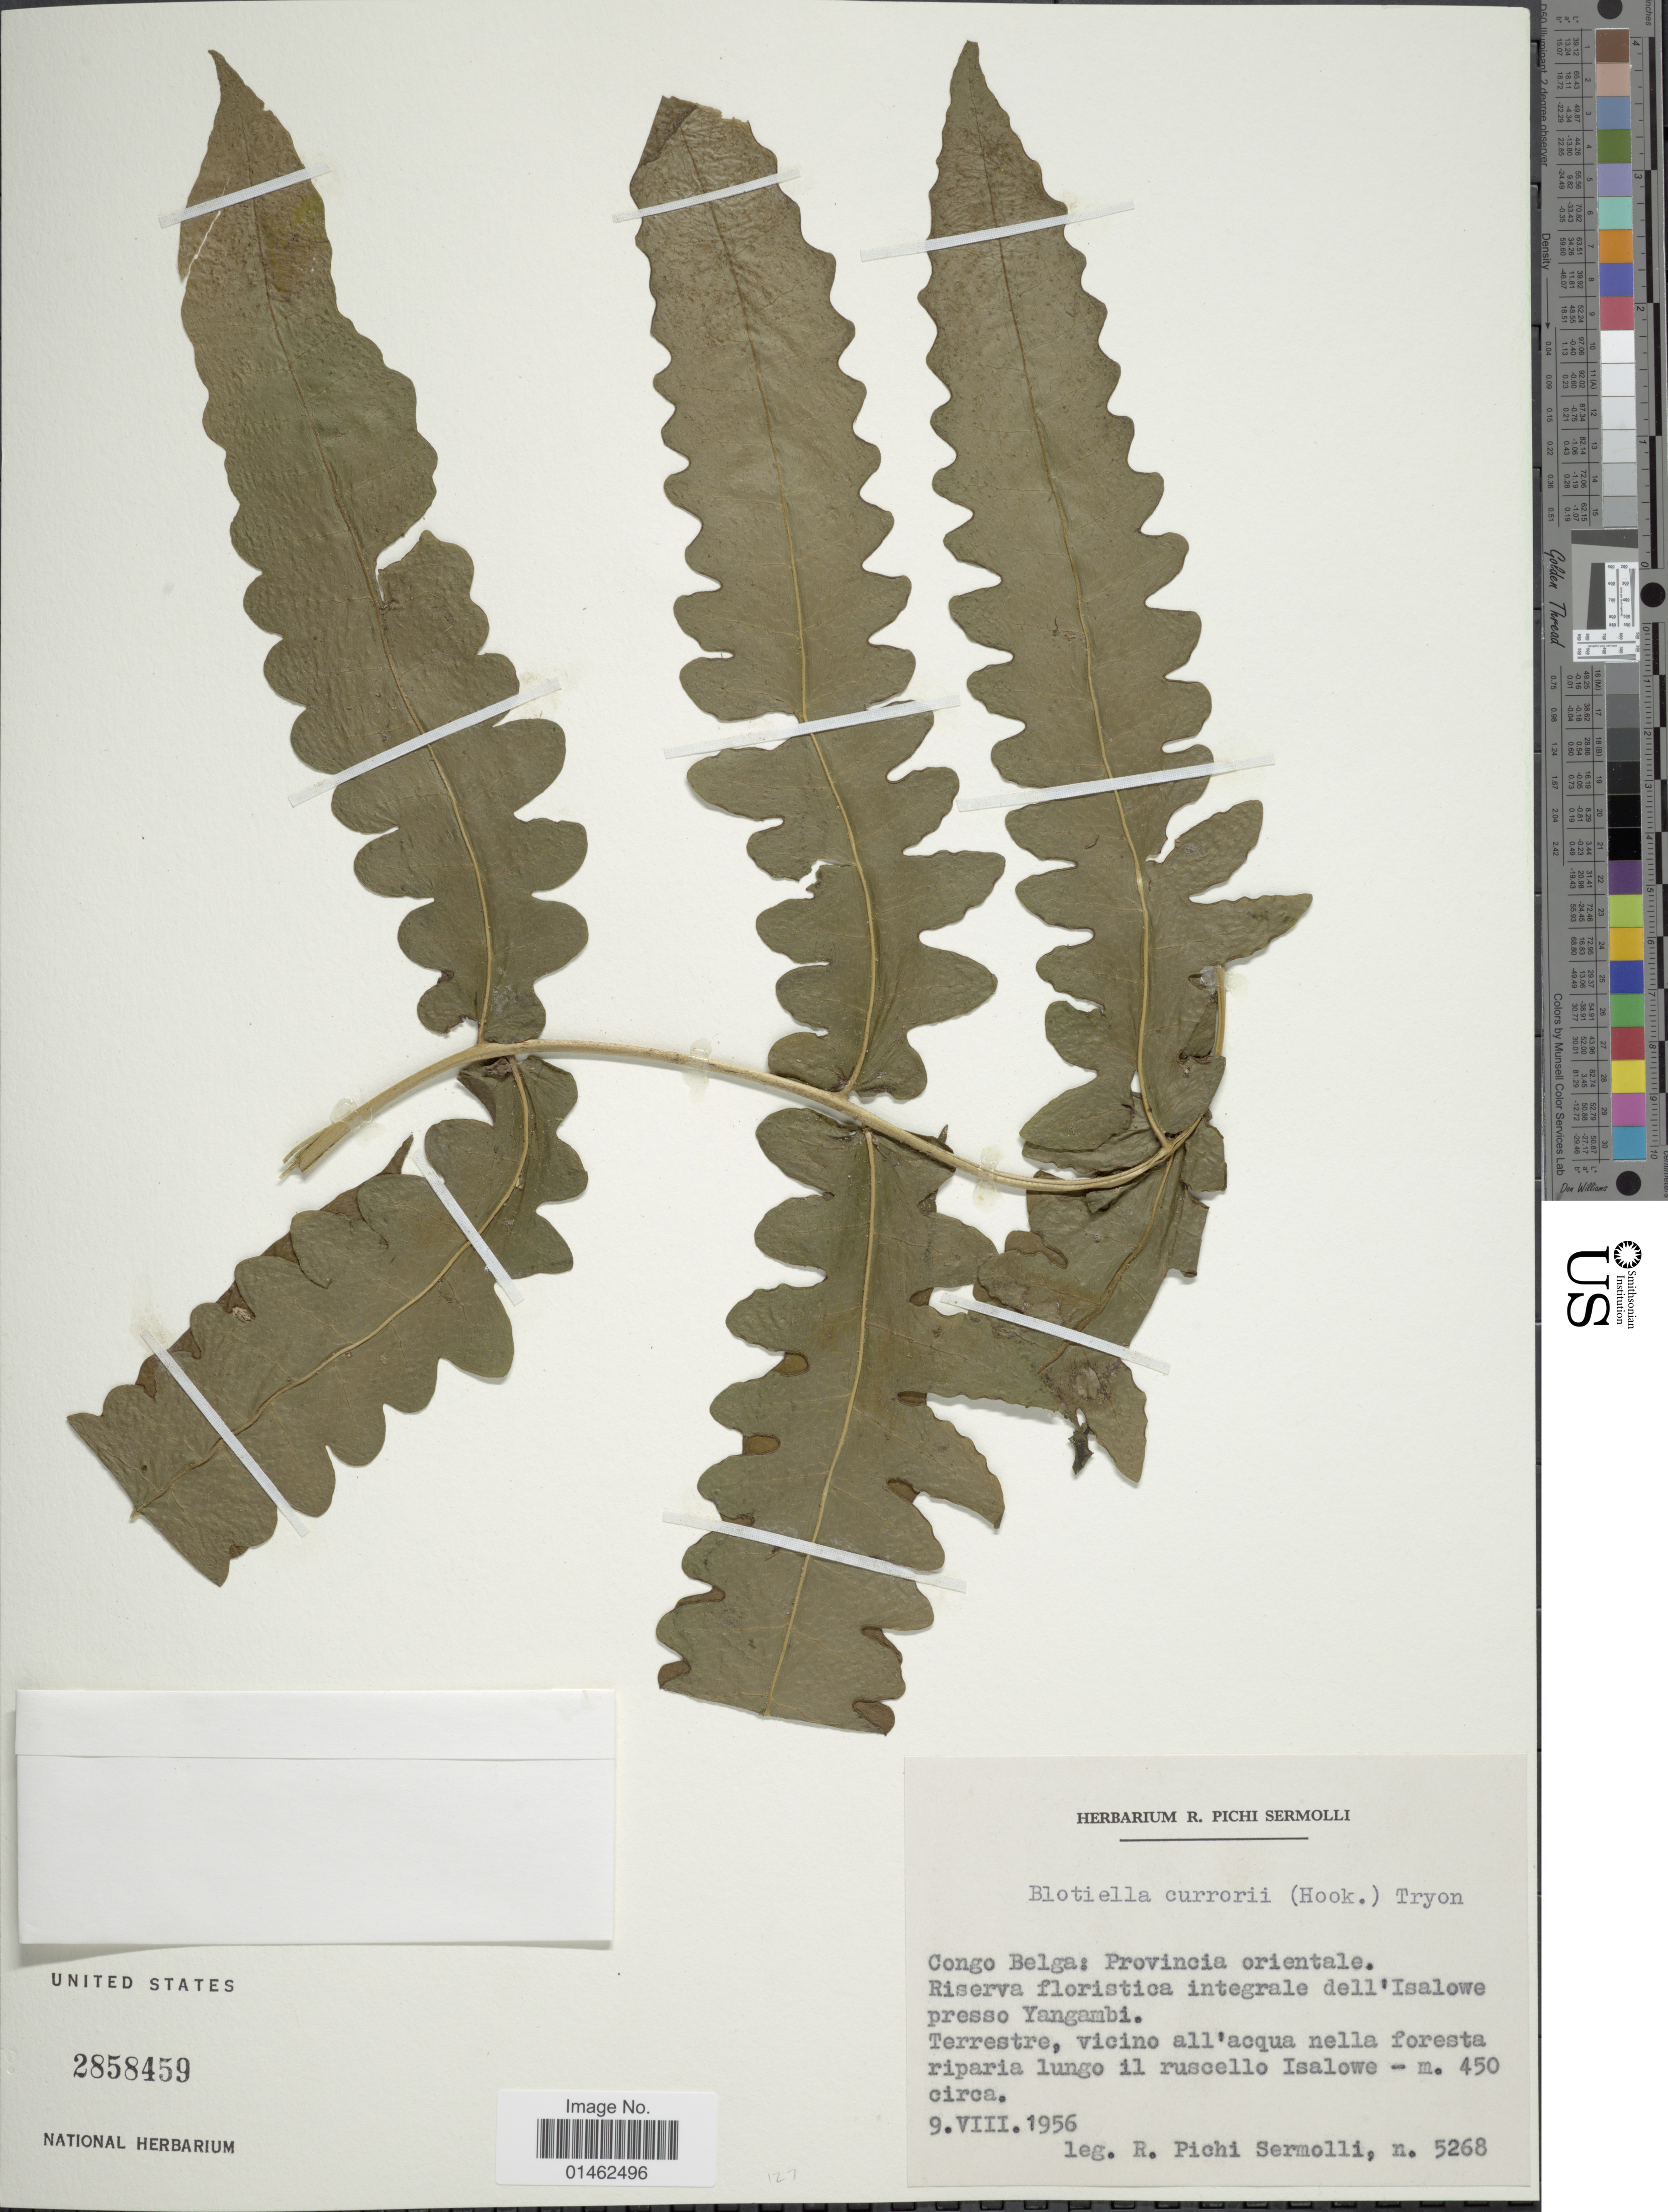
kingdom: Plantae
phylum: Tracheophyta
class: Polypodiopsida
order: Polypodiales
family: Dennstaedtiaceae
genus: Blotiella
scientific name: Blotiella currorii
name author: Hook.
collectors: R. E. Pichi-Sermolli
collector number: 5268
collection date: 1956-08-09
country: Congo, Democratic Republic of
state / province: Tshopo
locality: Reserva floristica integrale dell'Isalowe presso Yangambi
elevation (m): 450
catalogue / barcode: US 2858459